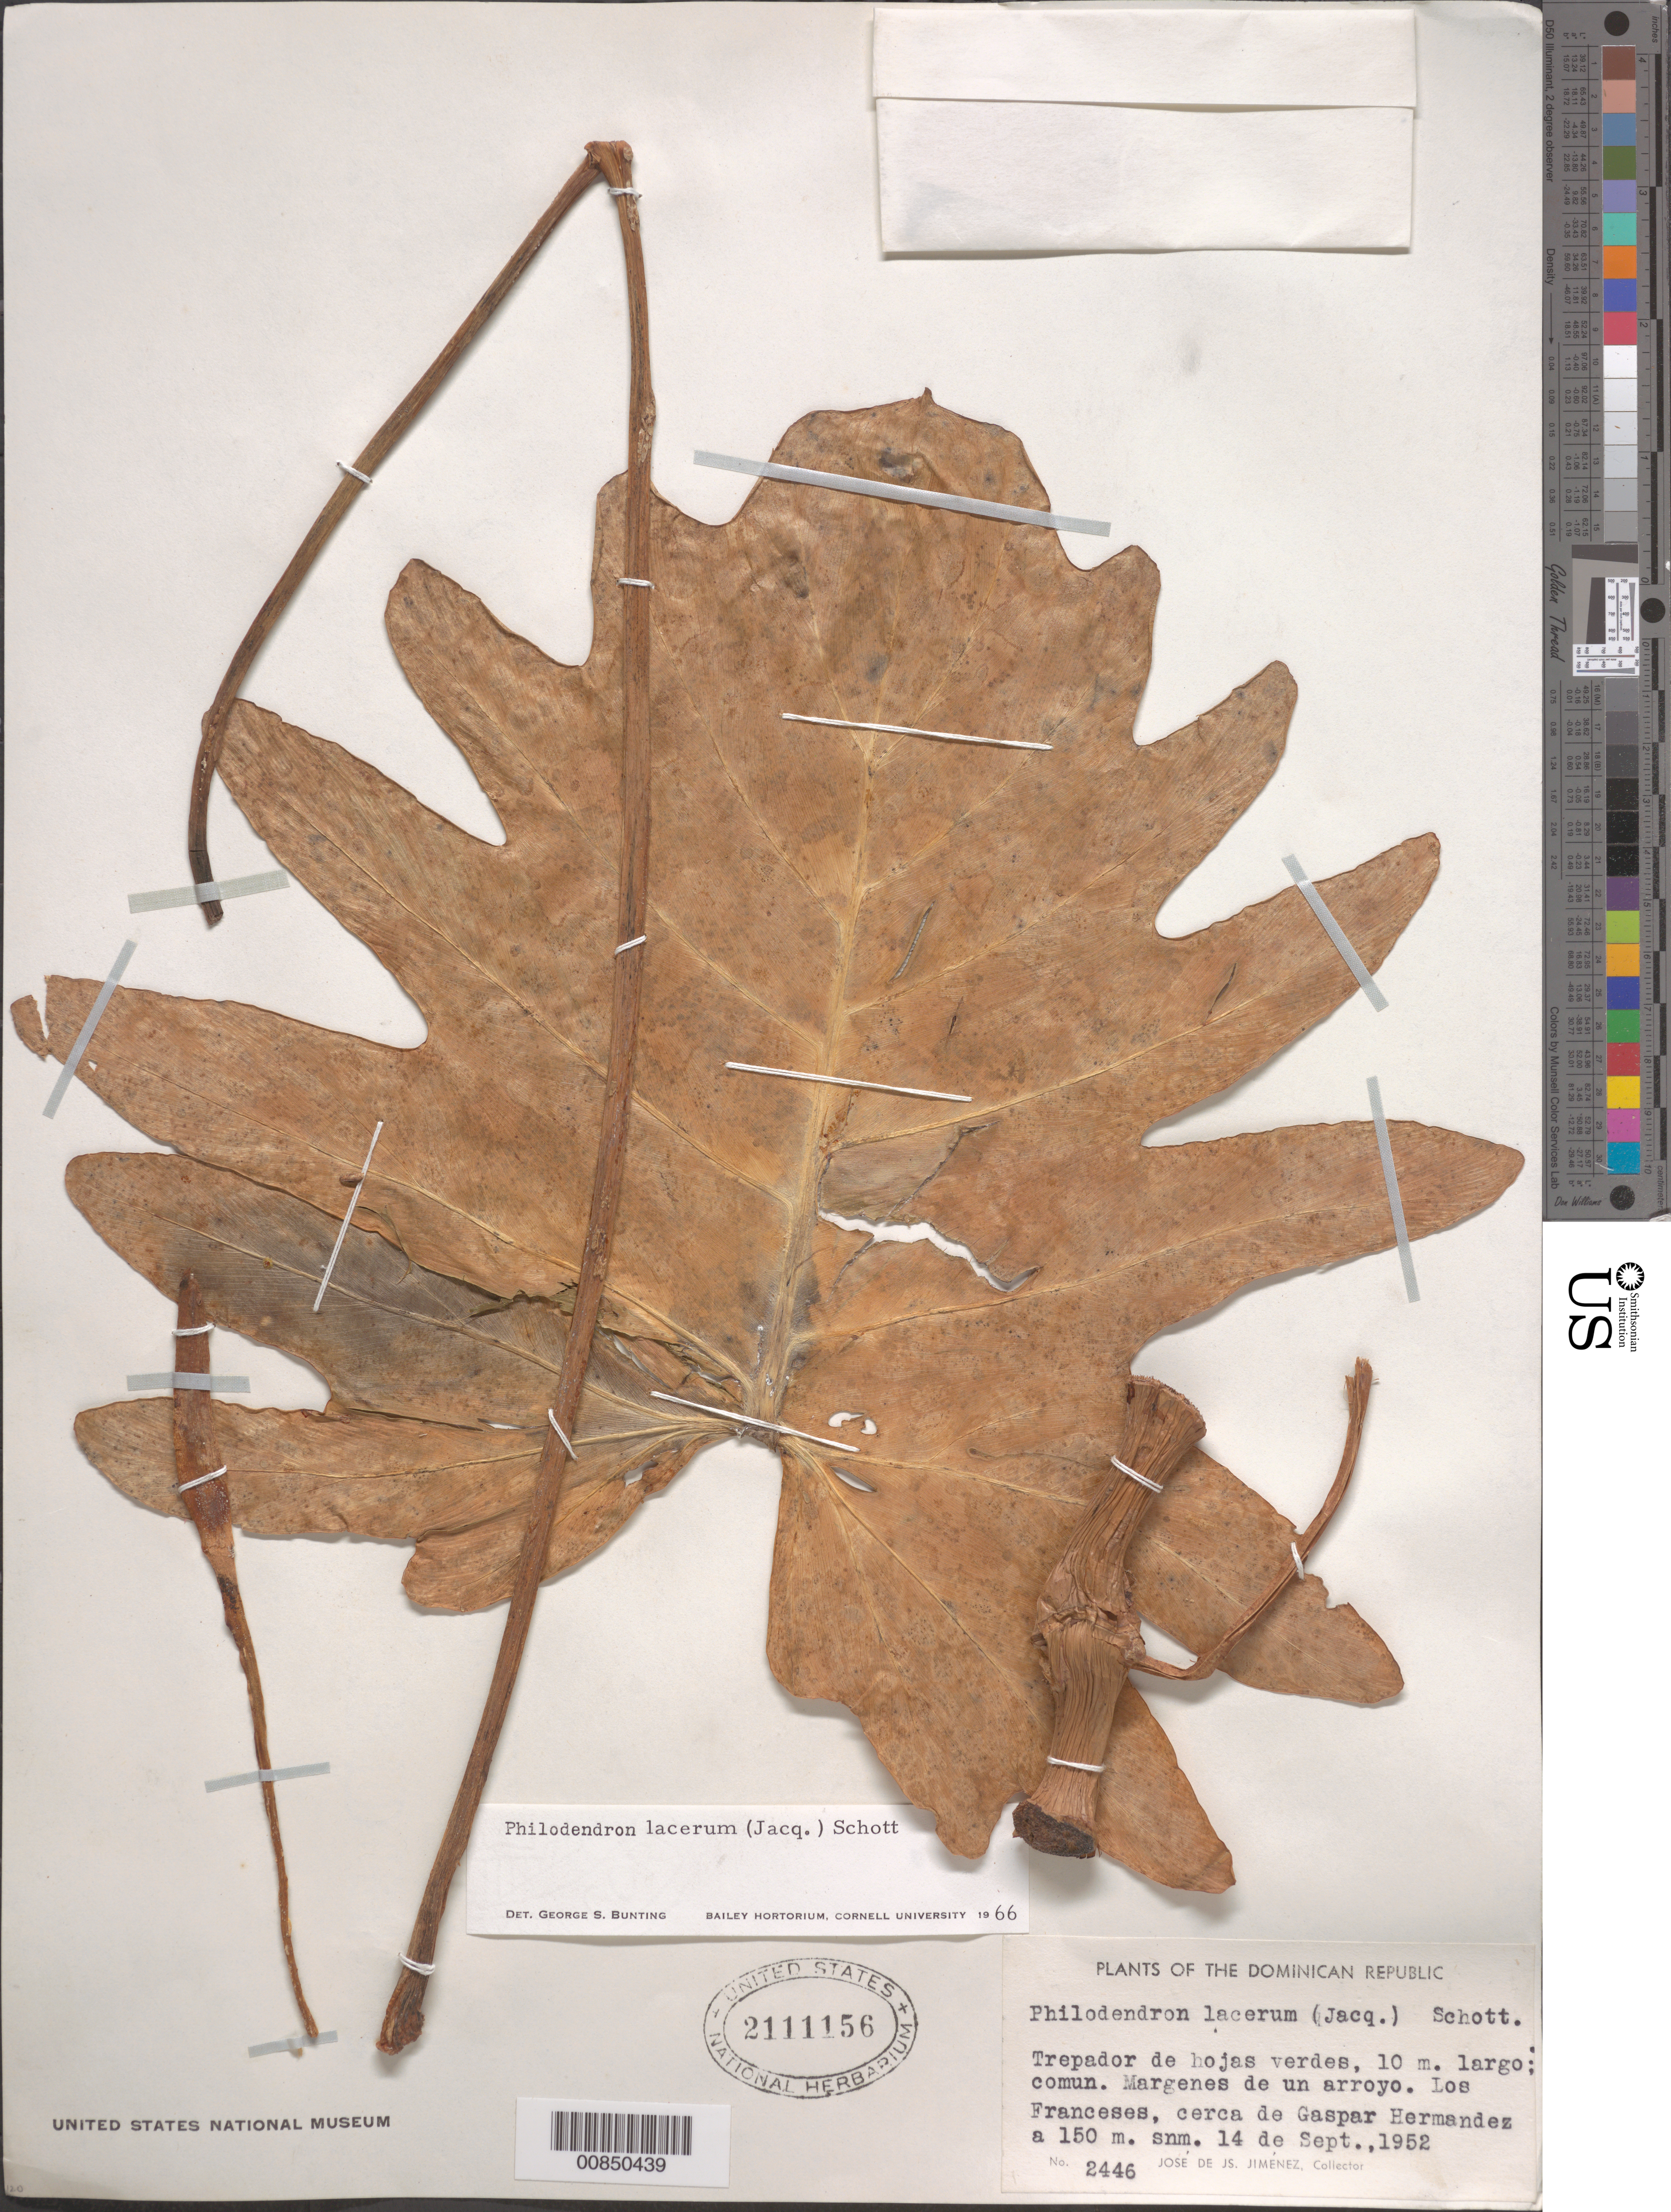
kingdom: Plantae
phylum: Tracheophyta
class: Liliopsida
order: Alismatales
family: Araceae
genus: Philodendron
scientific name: Philodendron lacerum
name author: (Jacq.) Schott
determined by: Bunting, G. S.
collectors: J. J. Jiménez Almonte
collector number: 2446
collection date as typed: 14 Sep 1952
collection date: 1952-09-14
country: Dominican Republic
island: Hispaniola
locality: Los Franceses, cerca de Gaspar Hermandez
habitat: Margenes de un arroyo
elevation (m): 150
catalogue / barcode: US 2111156